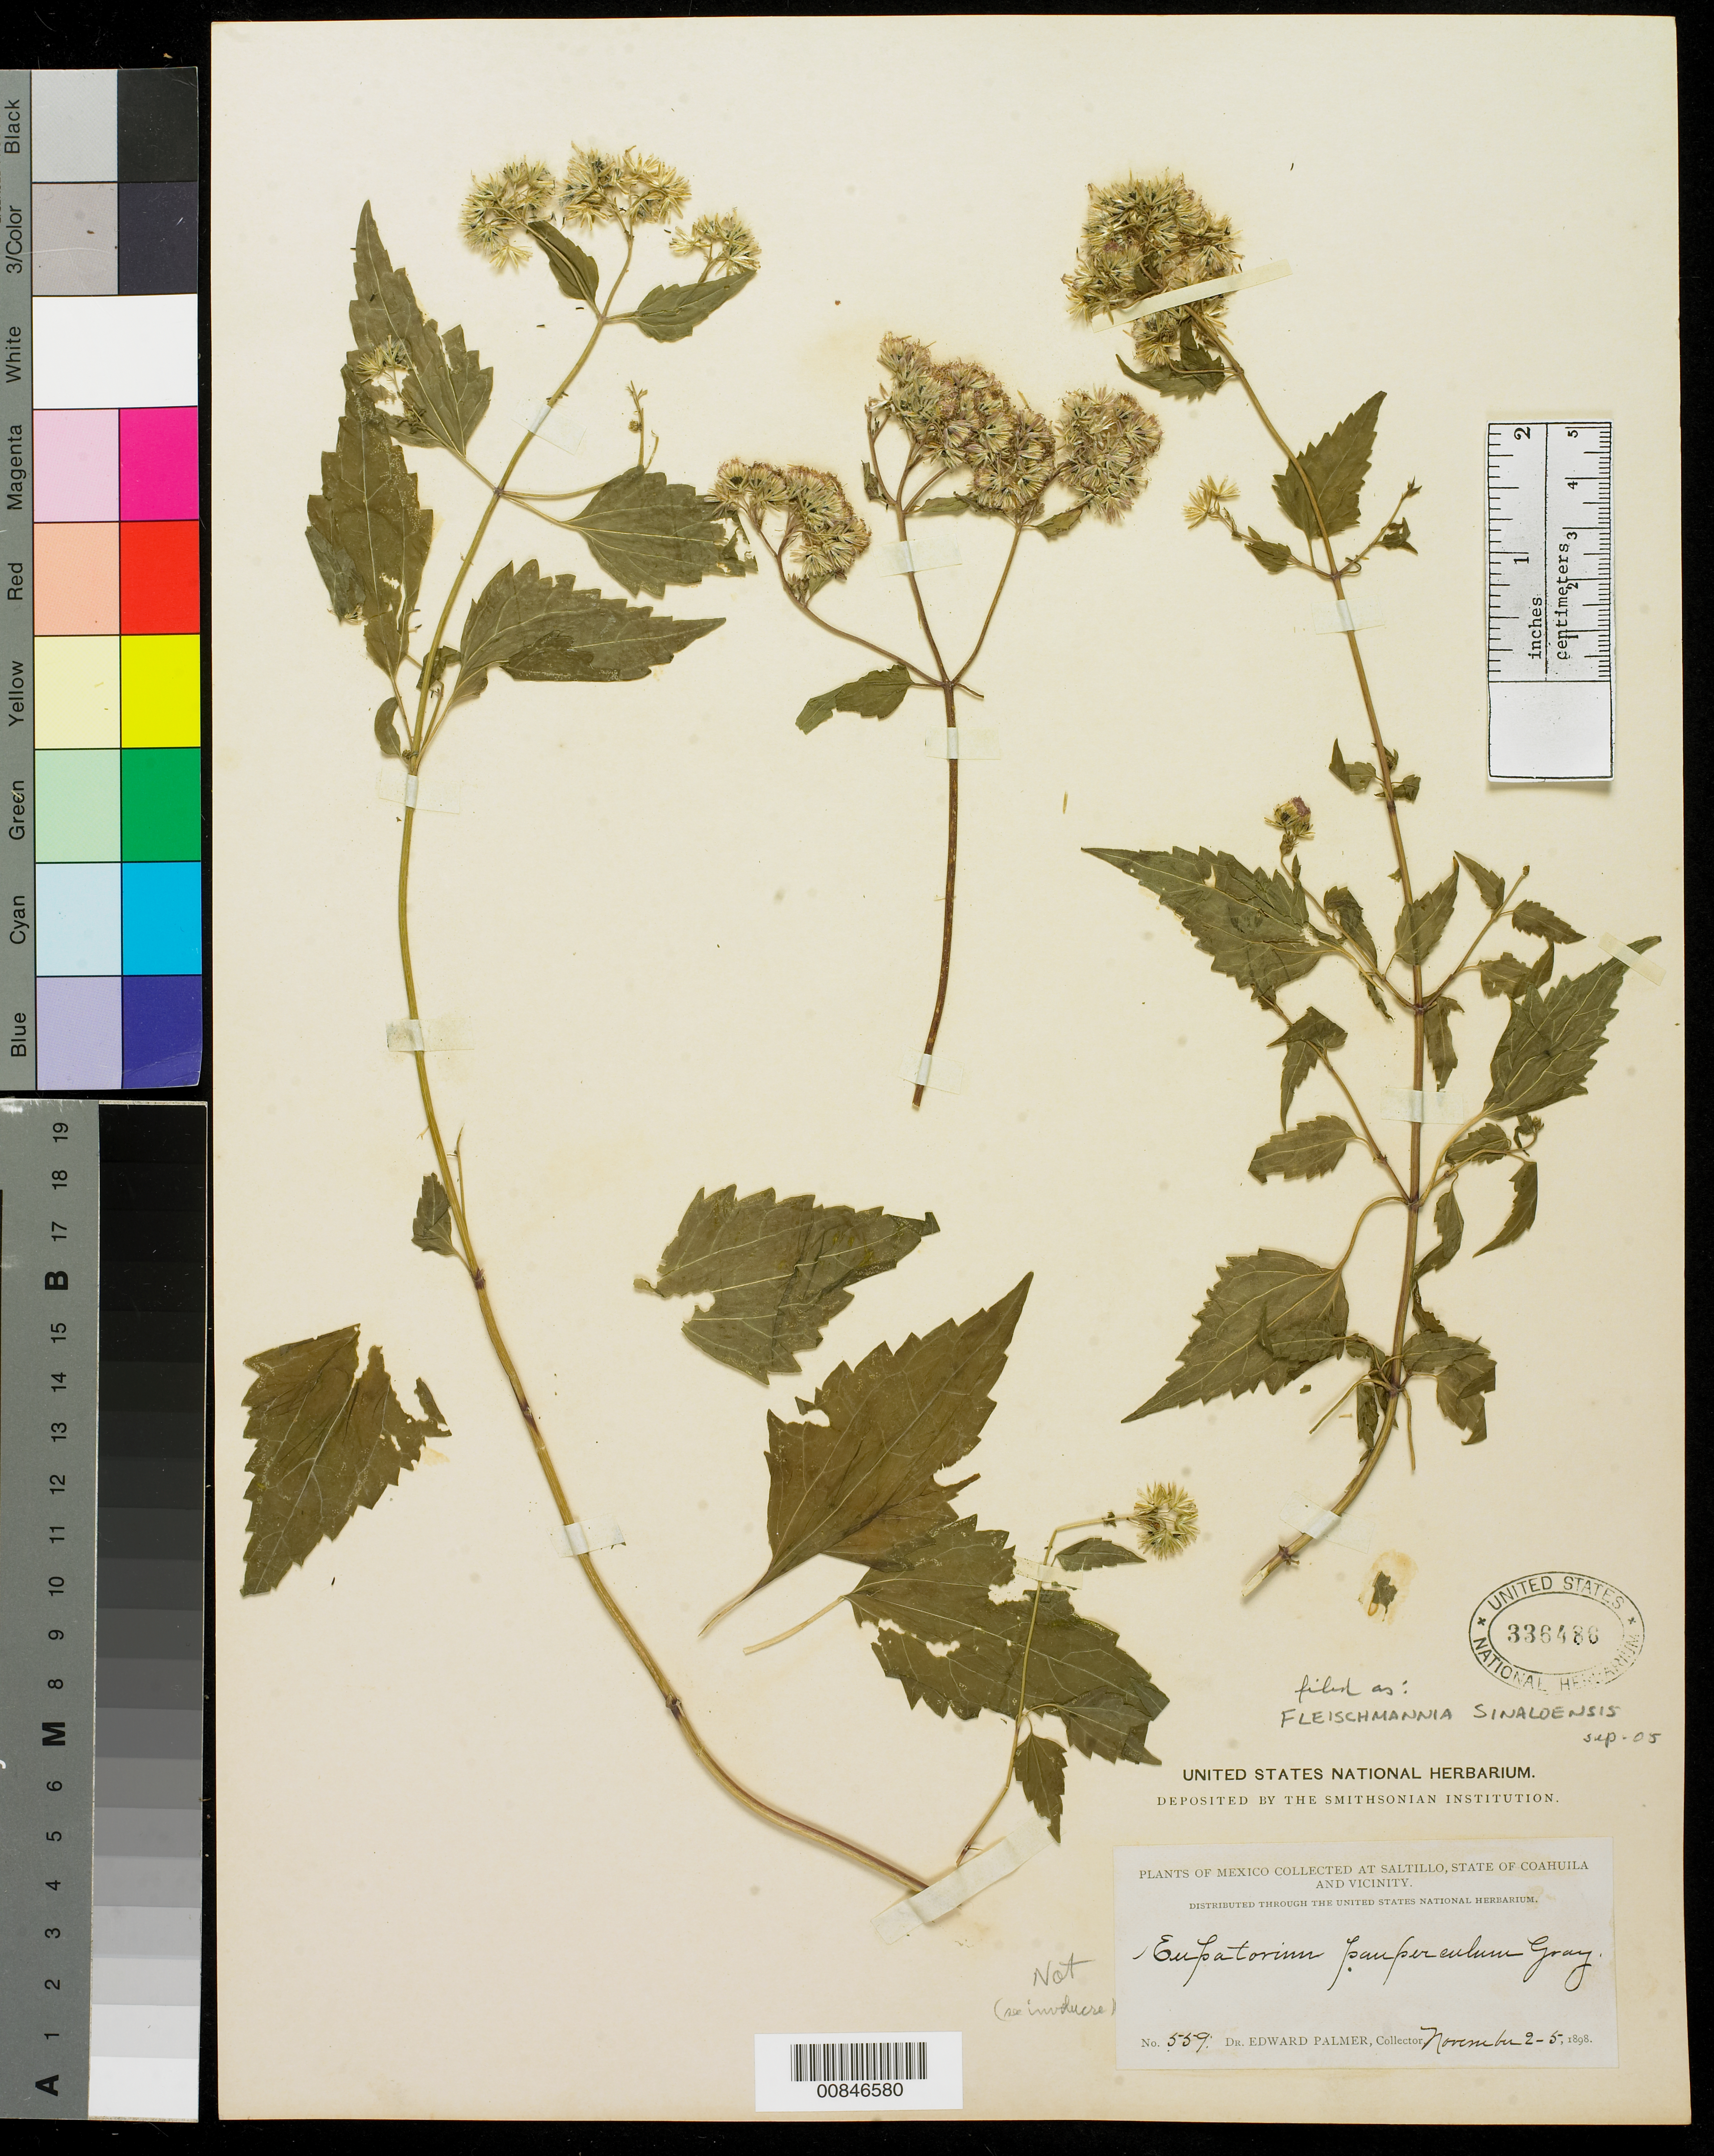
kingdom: Plantae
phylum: Tracheophyta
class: Magnoliopsida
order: Asterales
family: Asteraceae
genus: Fleischmannia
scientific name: Fleischmannia sinaloensis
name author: (B.L. Rob.) R.M. King & H. Rob.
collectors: E. Palmer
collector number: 559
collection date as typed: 02 Nov 1898 to 05 Nov 1898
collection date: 1898-11-02/1898-11-05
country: Mexico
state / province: Coahuila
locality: Saltillo, Coahuila and vicinity.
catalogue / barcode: US 336486